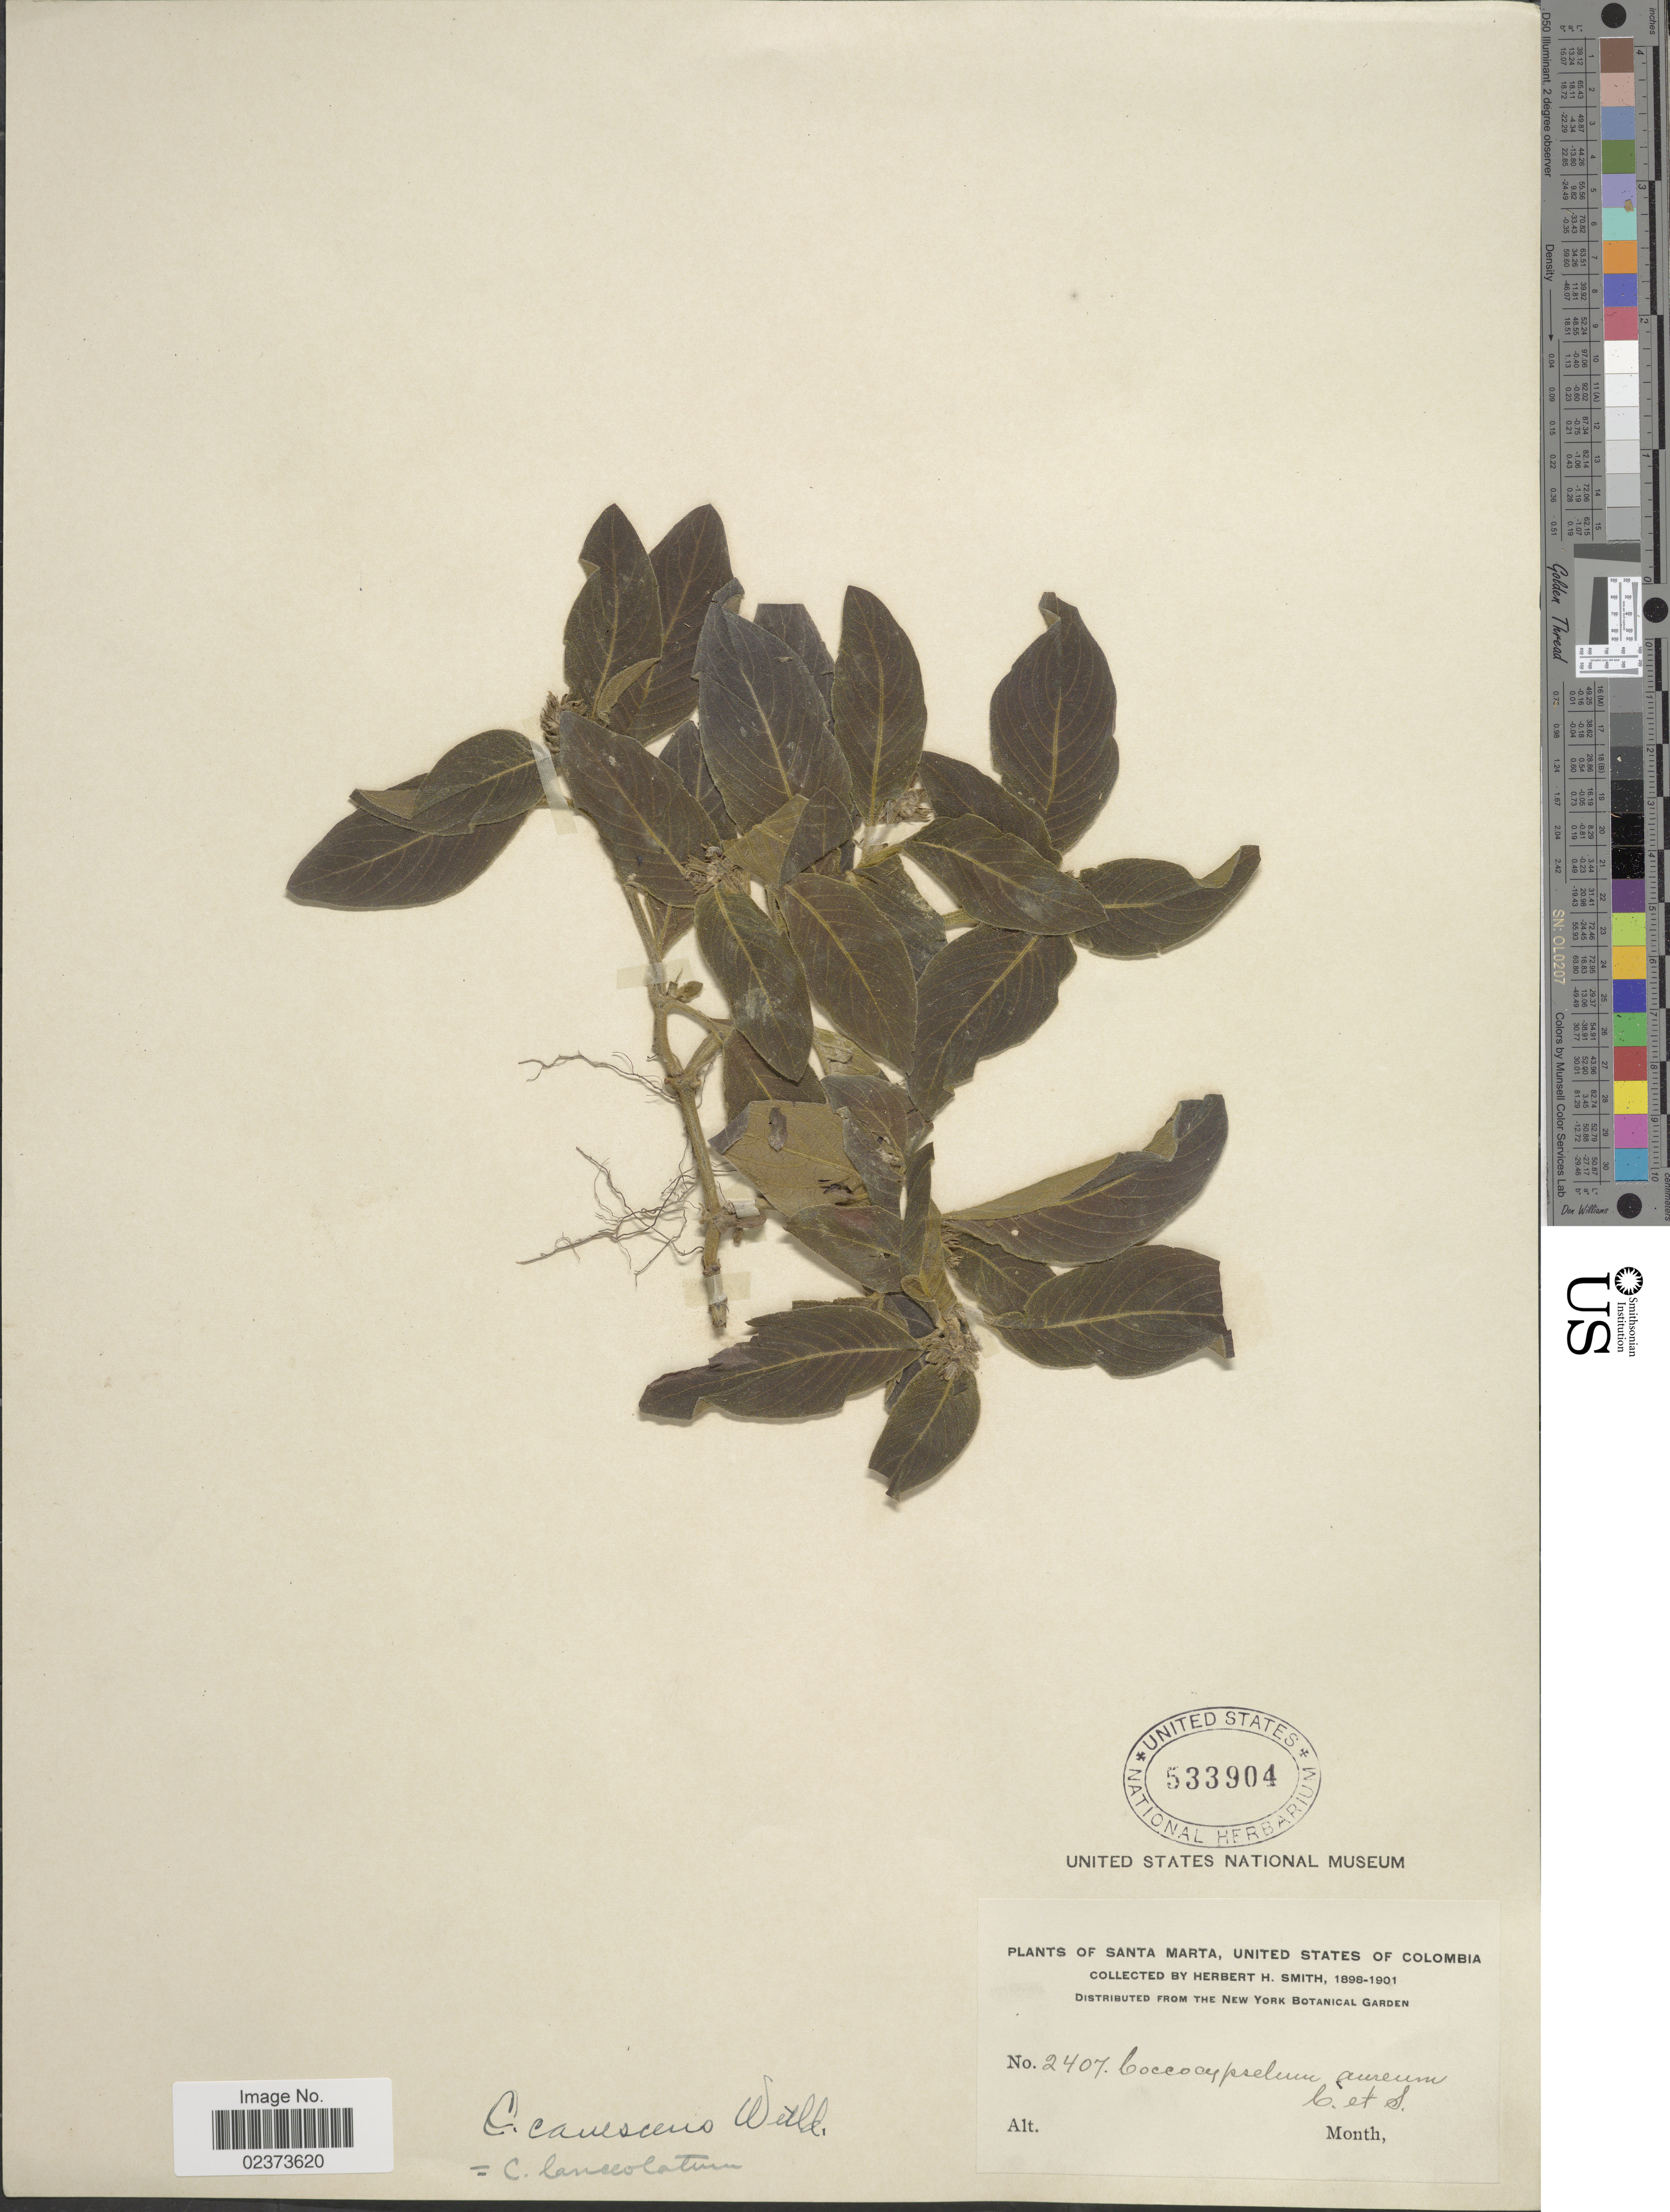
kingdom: Plantae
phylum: Tracheophyta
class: Magnoliopsida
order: Gentianales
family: Rubiaceae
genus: Coccocypselum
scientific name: Coccocypselum lanceolatum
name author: (Ruiz & Pav.) Pers.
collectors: Herbert H. Smith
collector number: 2407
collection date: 1898/1901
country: Colombia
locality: Santa Marta, United States of Colombia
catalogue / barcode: US 533904